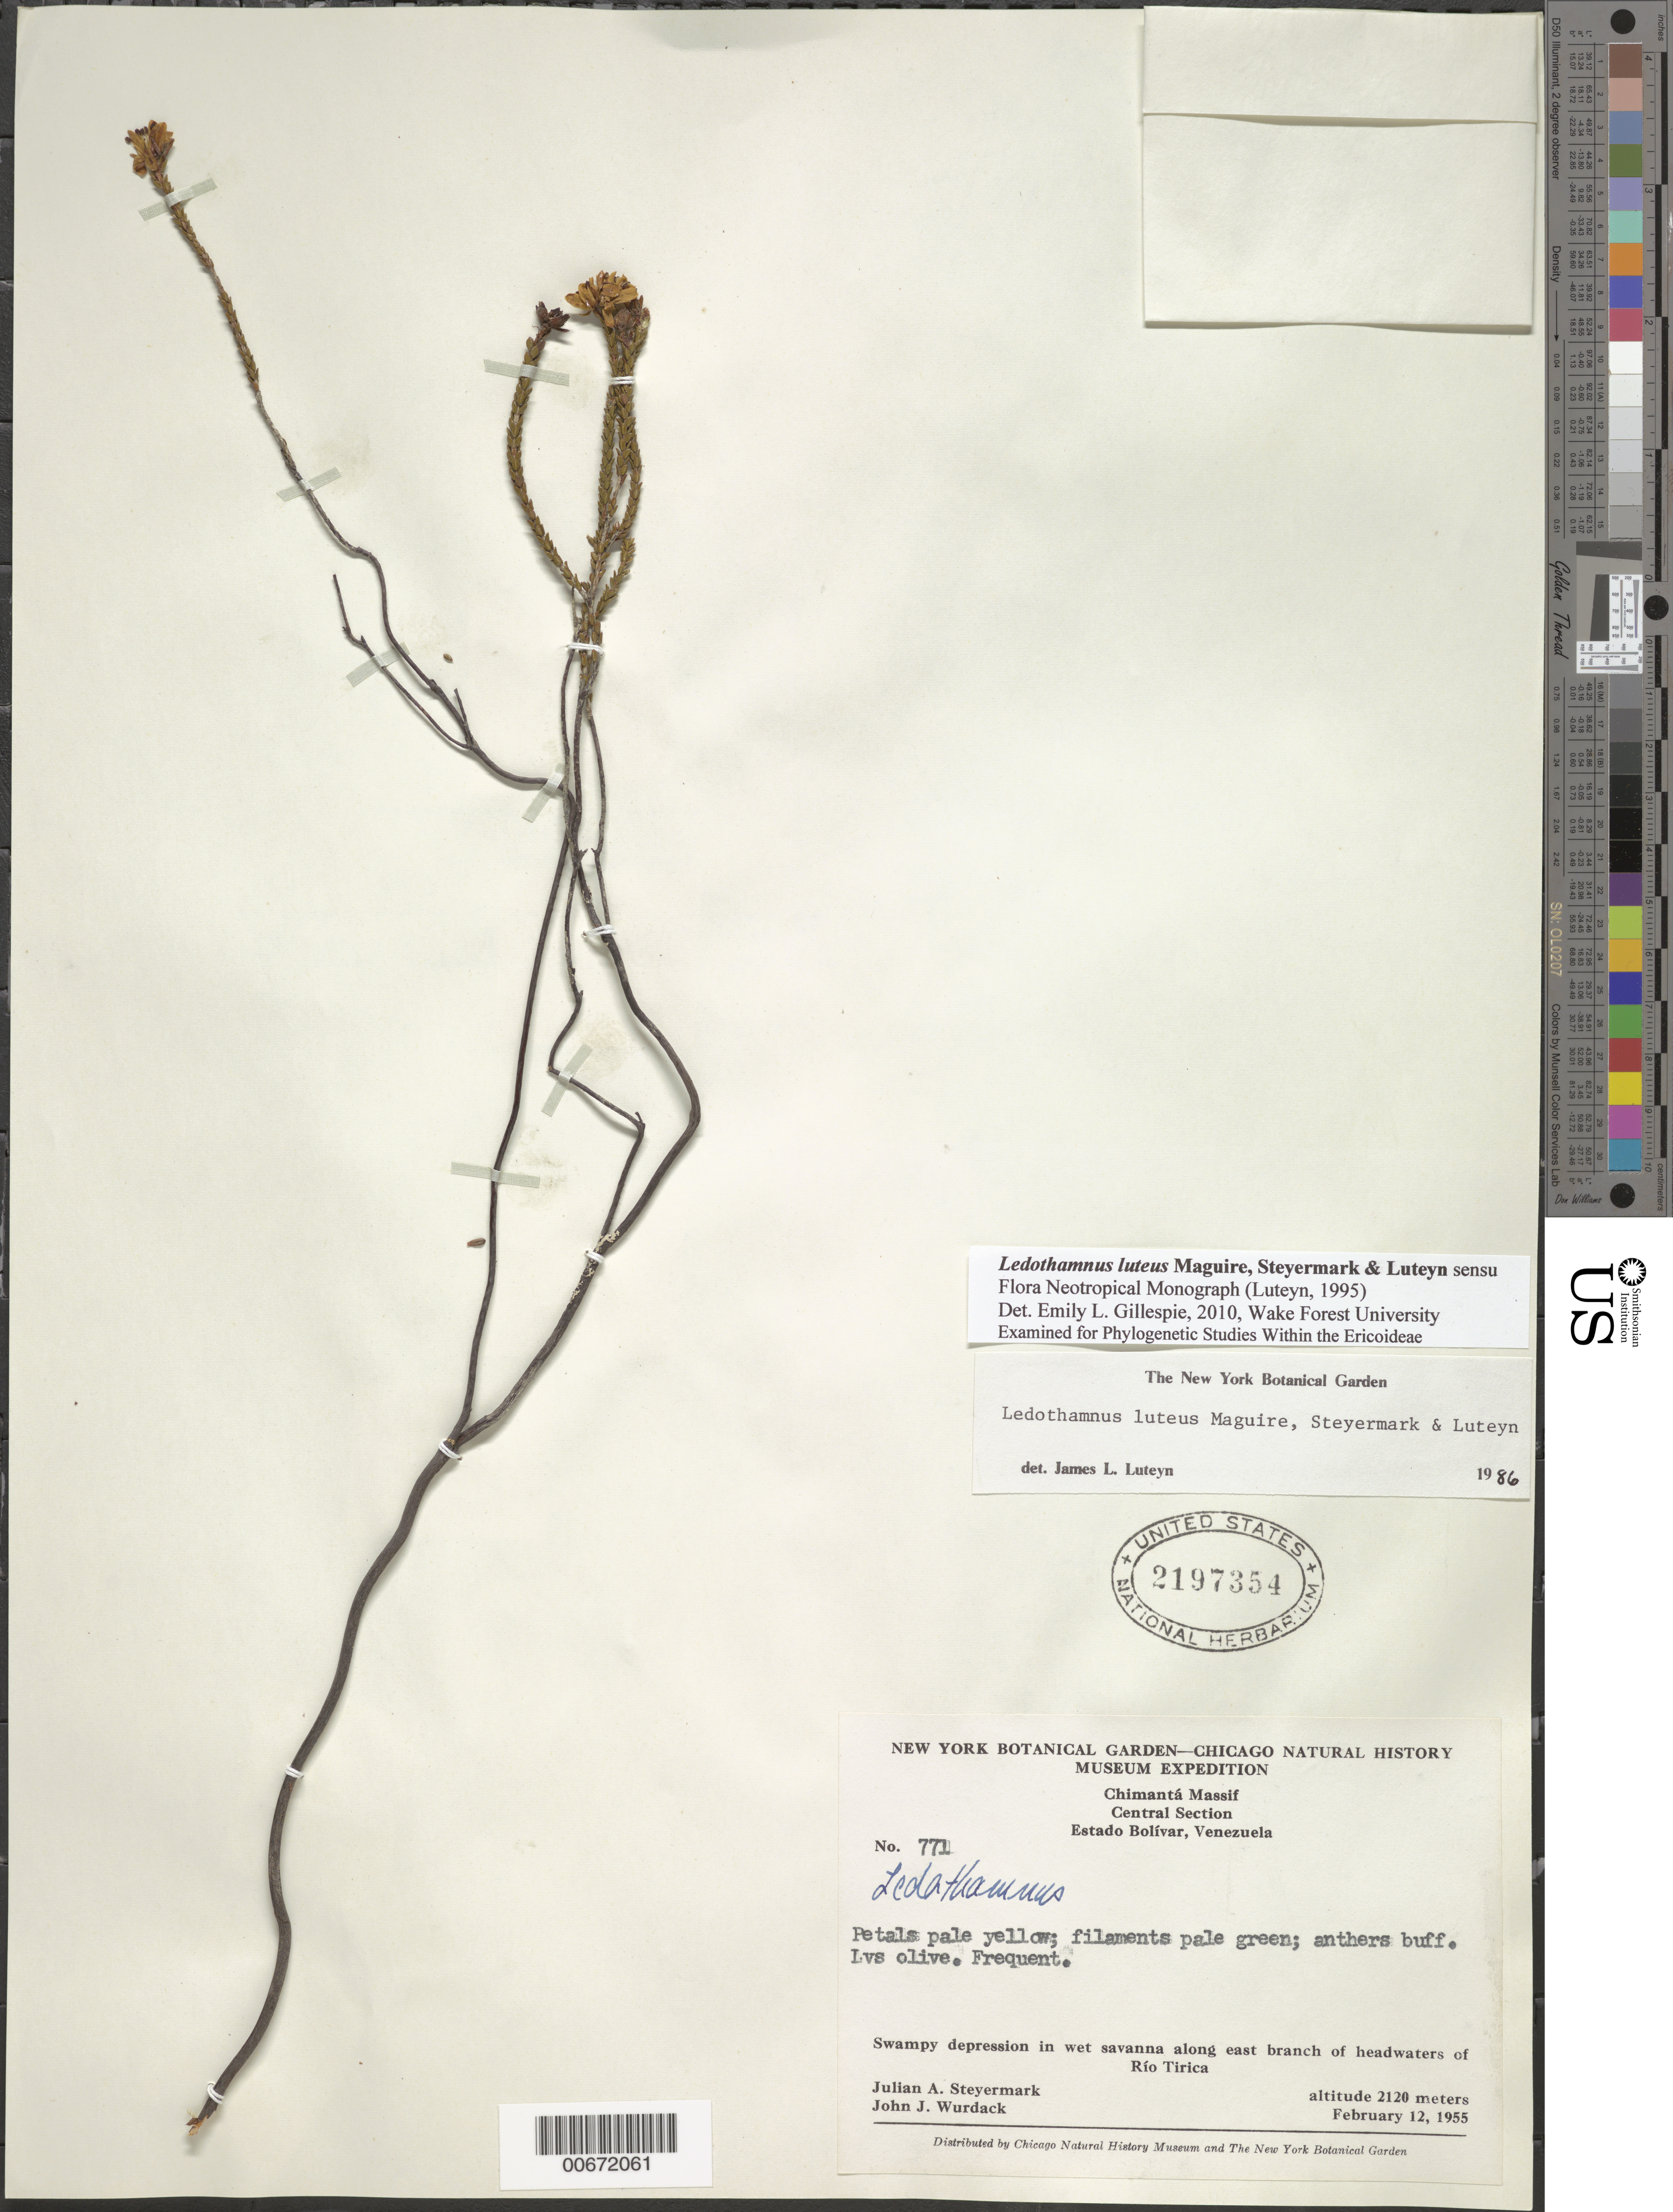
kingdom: Plantae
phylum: Tracheophyta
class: Magnoliopsida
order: Ericales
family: Ericaceae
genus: Ledothamnus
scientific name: Ledothamnus luteus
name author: Maguire et al.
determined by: Luteyn, J. L.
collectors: J. Steyermark & J. J. Wurdack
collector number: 55 771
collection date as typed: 12-Feb-55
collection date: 1955-02-12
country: Venezuela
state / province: Bolívar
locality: Chimantá Massif, central section, along east branch of headwaters of Río Tirica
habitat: Swampy depression in wet savanna along river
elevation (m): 2120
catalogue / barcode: US 2197354